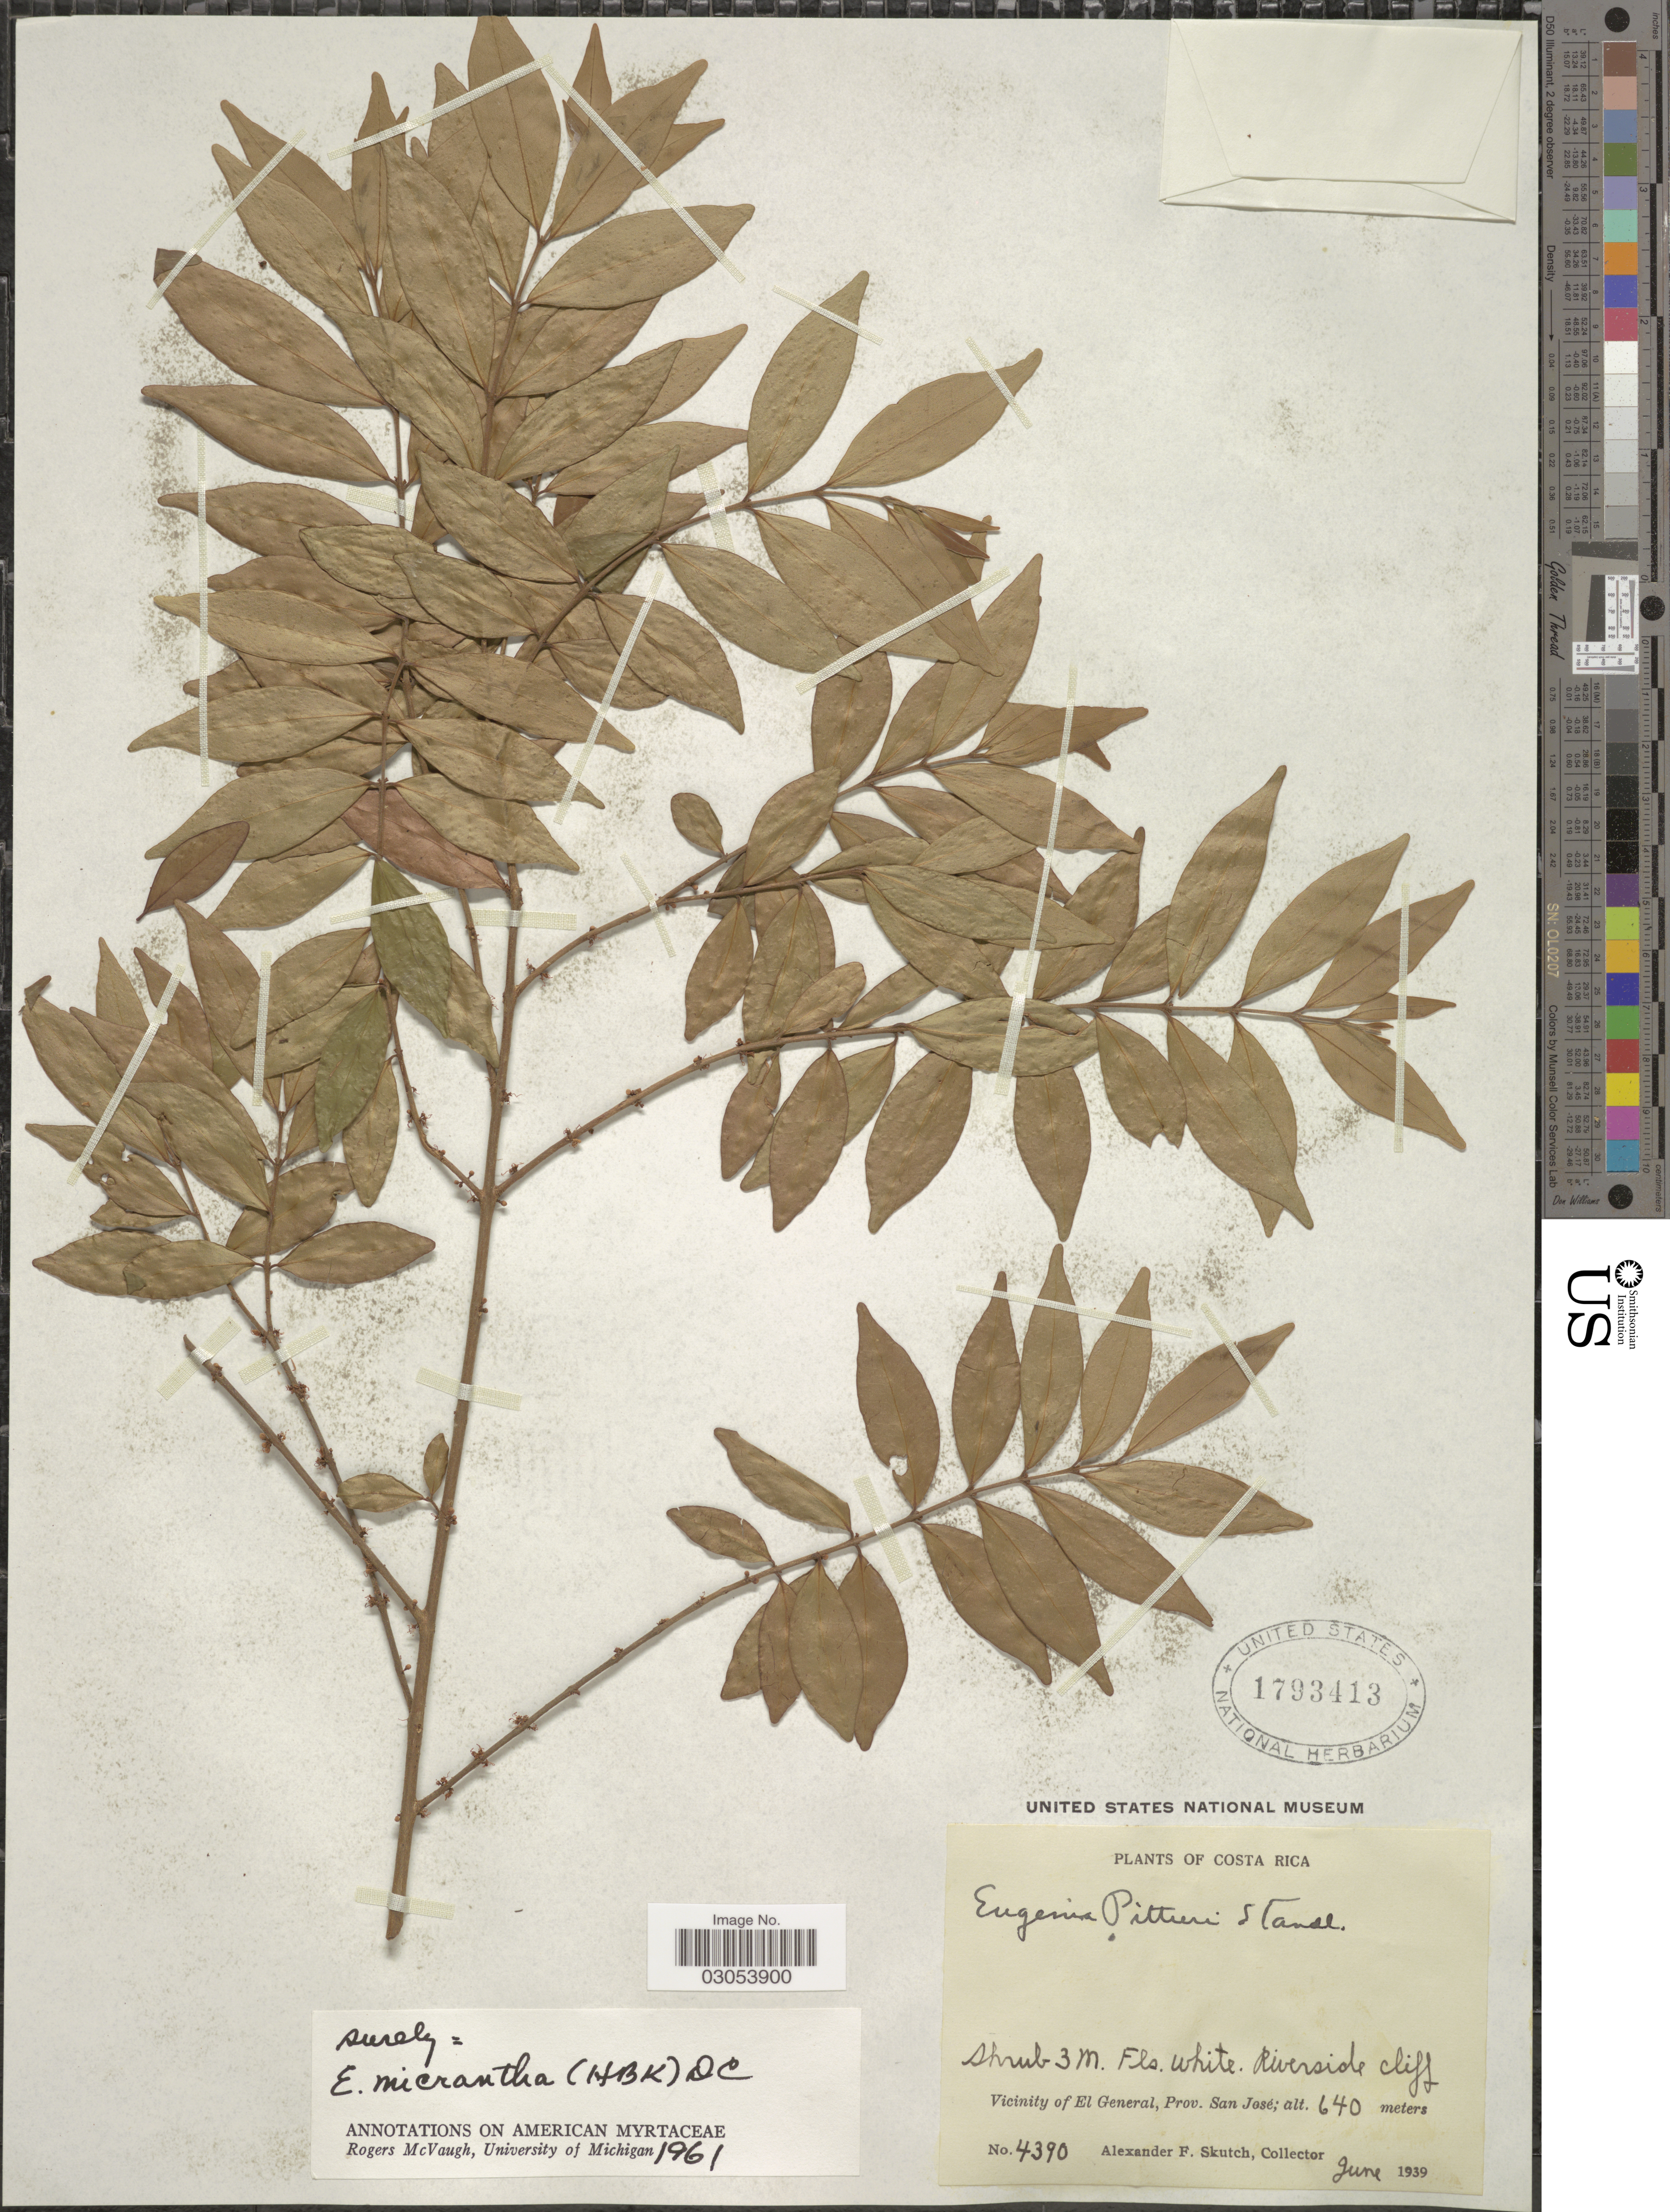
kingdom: Plantae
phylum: Tracheophyta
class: Magnoliopsida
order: Myrtales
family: Myrtaceae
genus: Eugenia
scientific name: Eugenia micrantha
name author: (Kunth) DC.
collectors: A. F. Skutch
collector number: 4390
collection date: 1939-06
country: Costa Rica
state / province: San José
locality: Vicinity of El General.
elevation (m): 640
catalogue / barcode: US 1793413